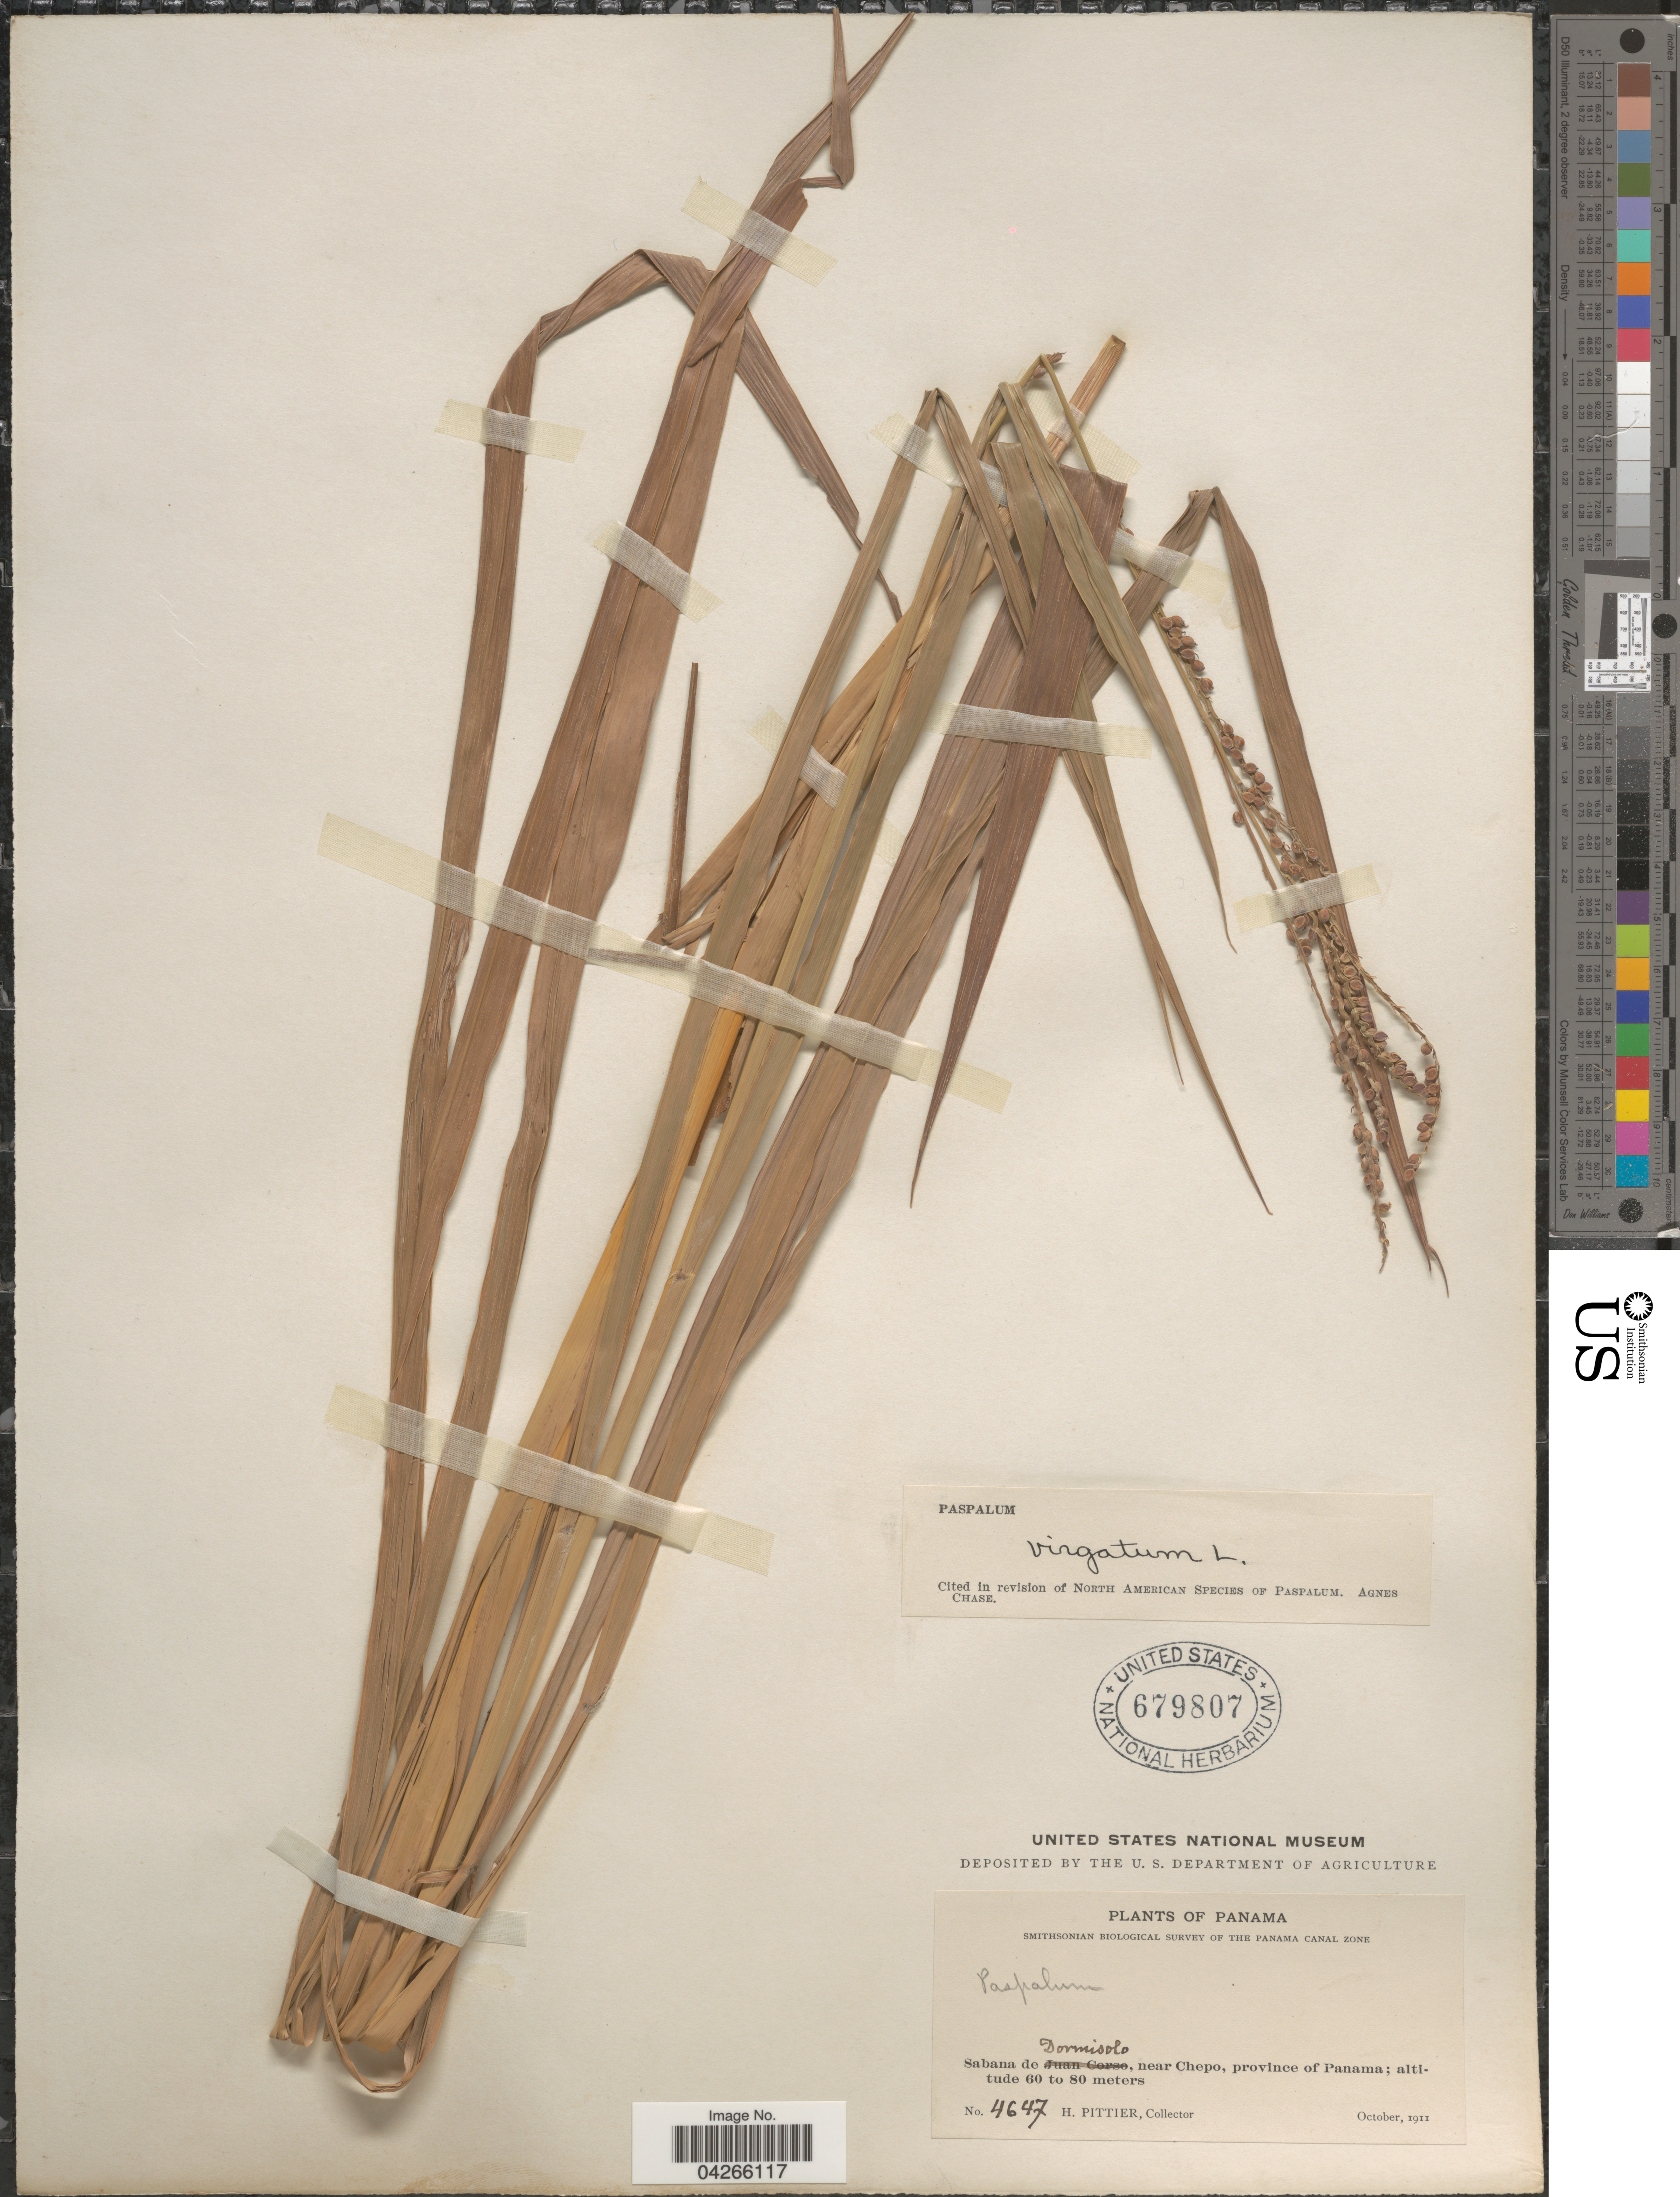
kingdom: Plantae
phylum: Tracheophyta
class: Liliopsida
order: Poales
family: Poaceae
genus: Paspalum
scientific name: Paspalum virgatum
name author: L.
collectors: H. F. Pittier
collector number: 4647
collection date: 1911-10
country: Panama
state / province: Panamá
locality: Smithsonian Biological Survey of the Panama Canal Zone. Sabana de Dormisolo, near Chepo.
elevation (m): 60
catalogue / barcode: US 679807